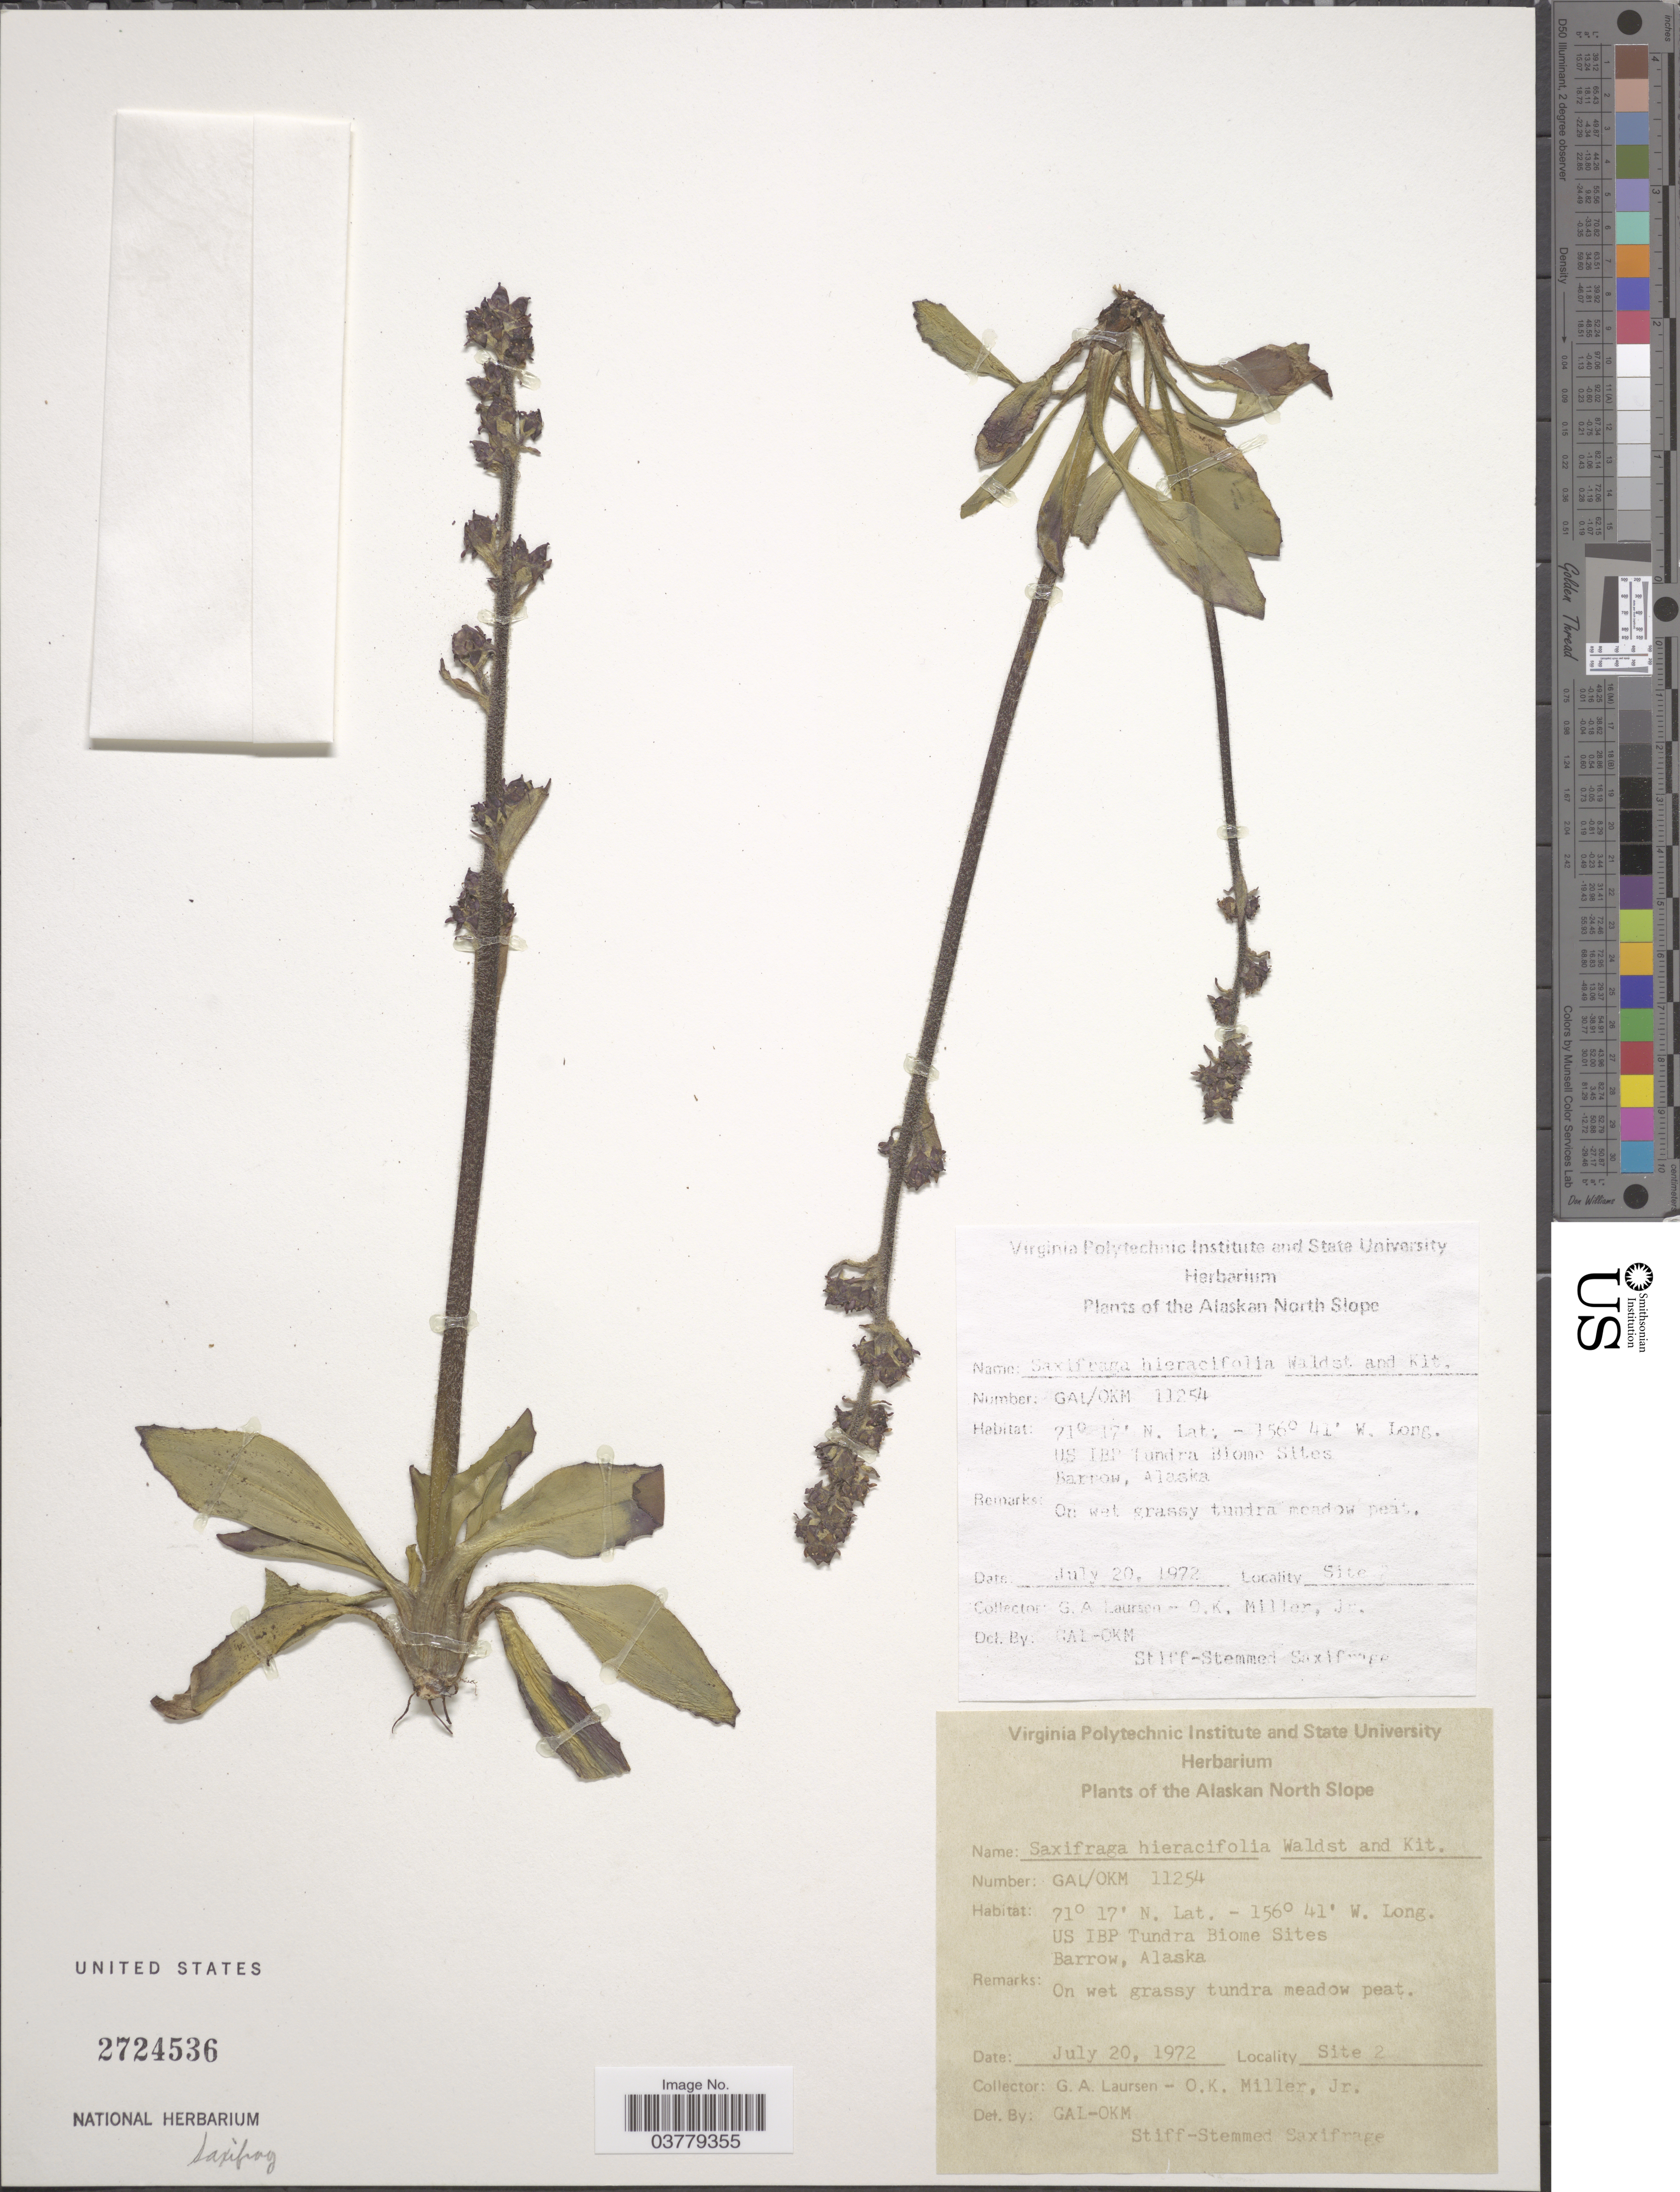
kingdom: Plantae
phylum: Tracheophyta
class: Magnoliopsida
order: Saxifragales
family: Saxifragaceae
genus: Micranthes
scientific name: Micranthes hieraciifolia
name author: (Waldst. & Kit. ex Willd.) Haw.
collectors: G. Laursen & O. Miller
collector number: GAL/OKM 11254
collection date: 1972-07-20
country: United States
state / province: Alaska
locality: The Alaskan North Slope. US IBP Tundra Biome Sites Barrow. Site 2.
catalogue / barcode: US 2724536